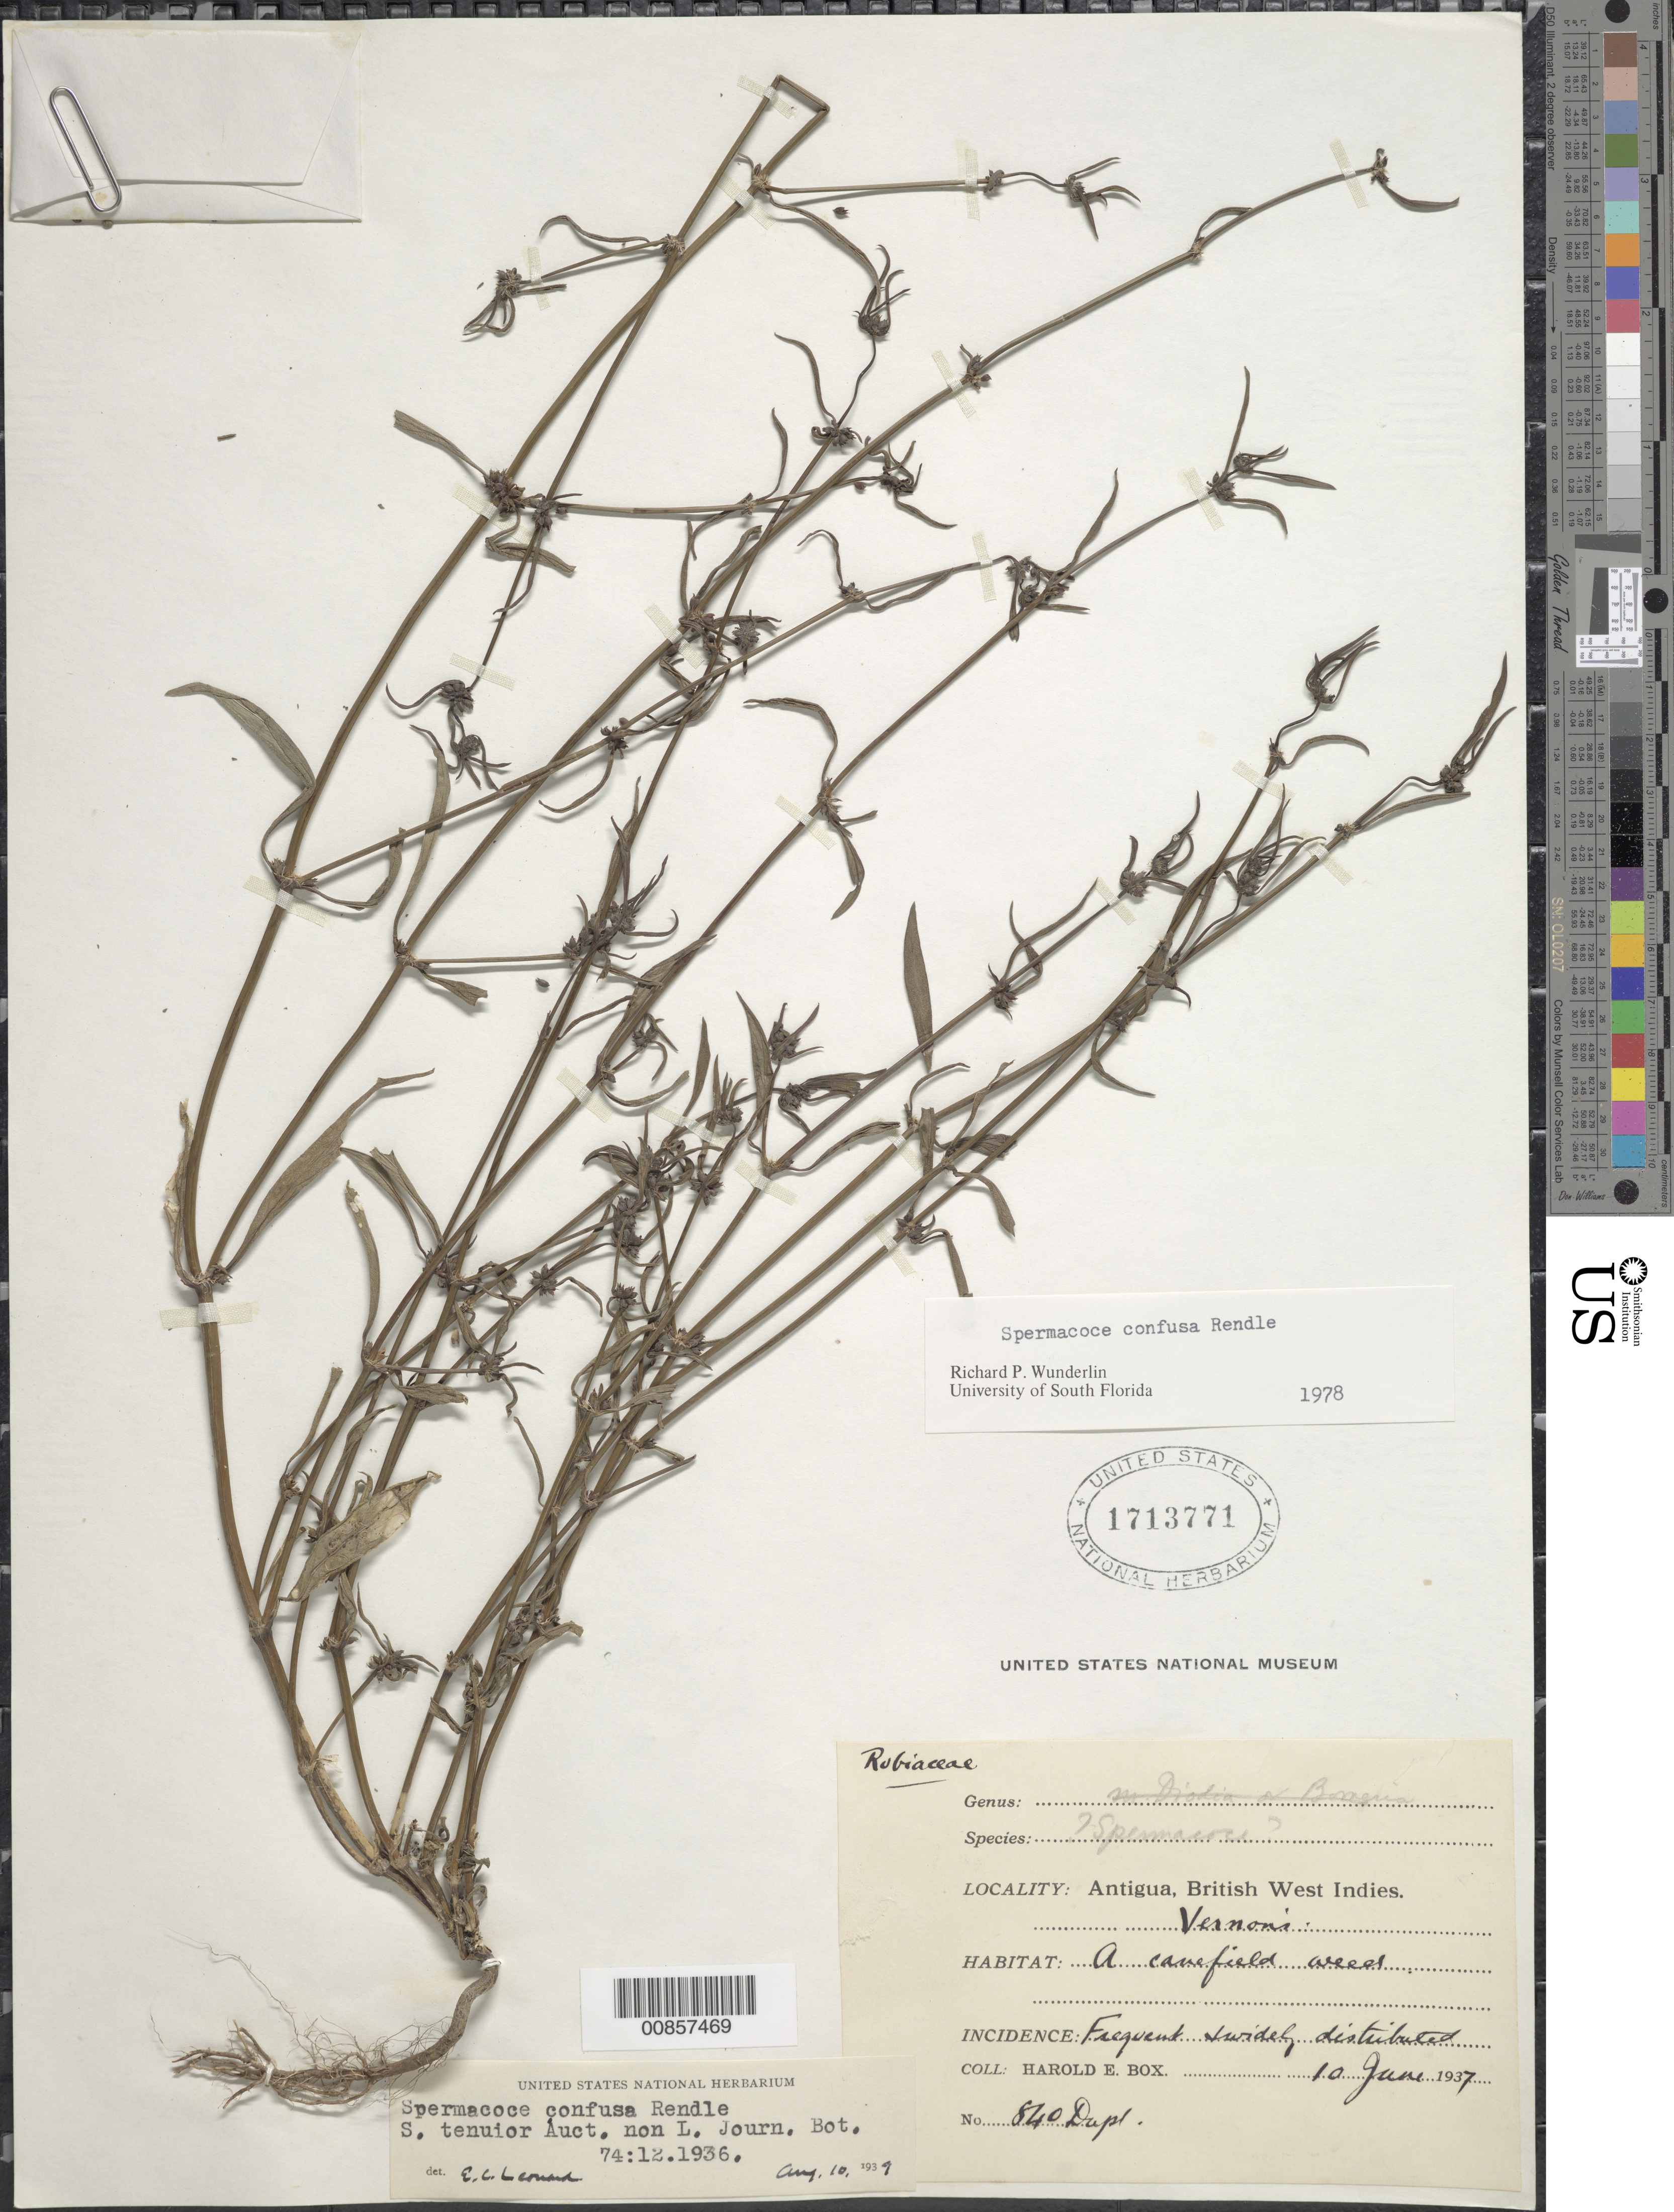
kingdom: Plantae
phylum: Tracheophyta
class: Magnoliopsida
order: Gentianales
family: Rubiaceae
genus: Spermacoce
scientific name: Spermacoce tenuior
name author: L.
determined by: Leonard, Emery C., (US)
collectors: H. E. Box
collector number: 840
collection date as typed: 10 Jun 1937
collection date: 1937-06-10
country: Antigua and Barbuda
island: Leeward Is.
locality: Vernoni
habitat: Canefield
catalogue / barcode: US 1713771